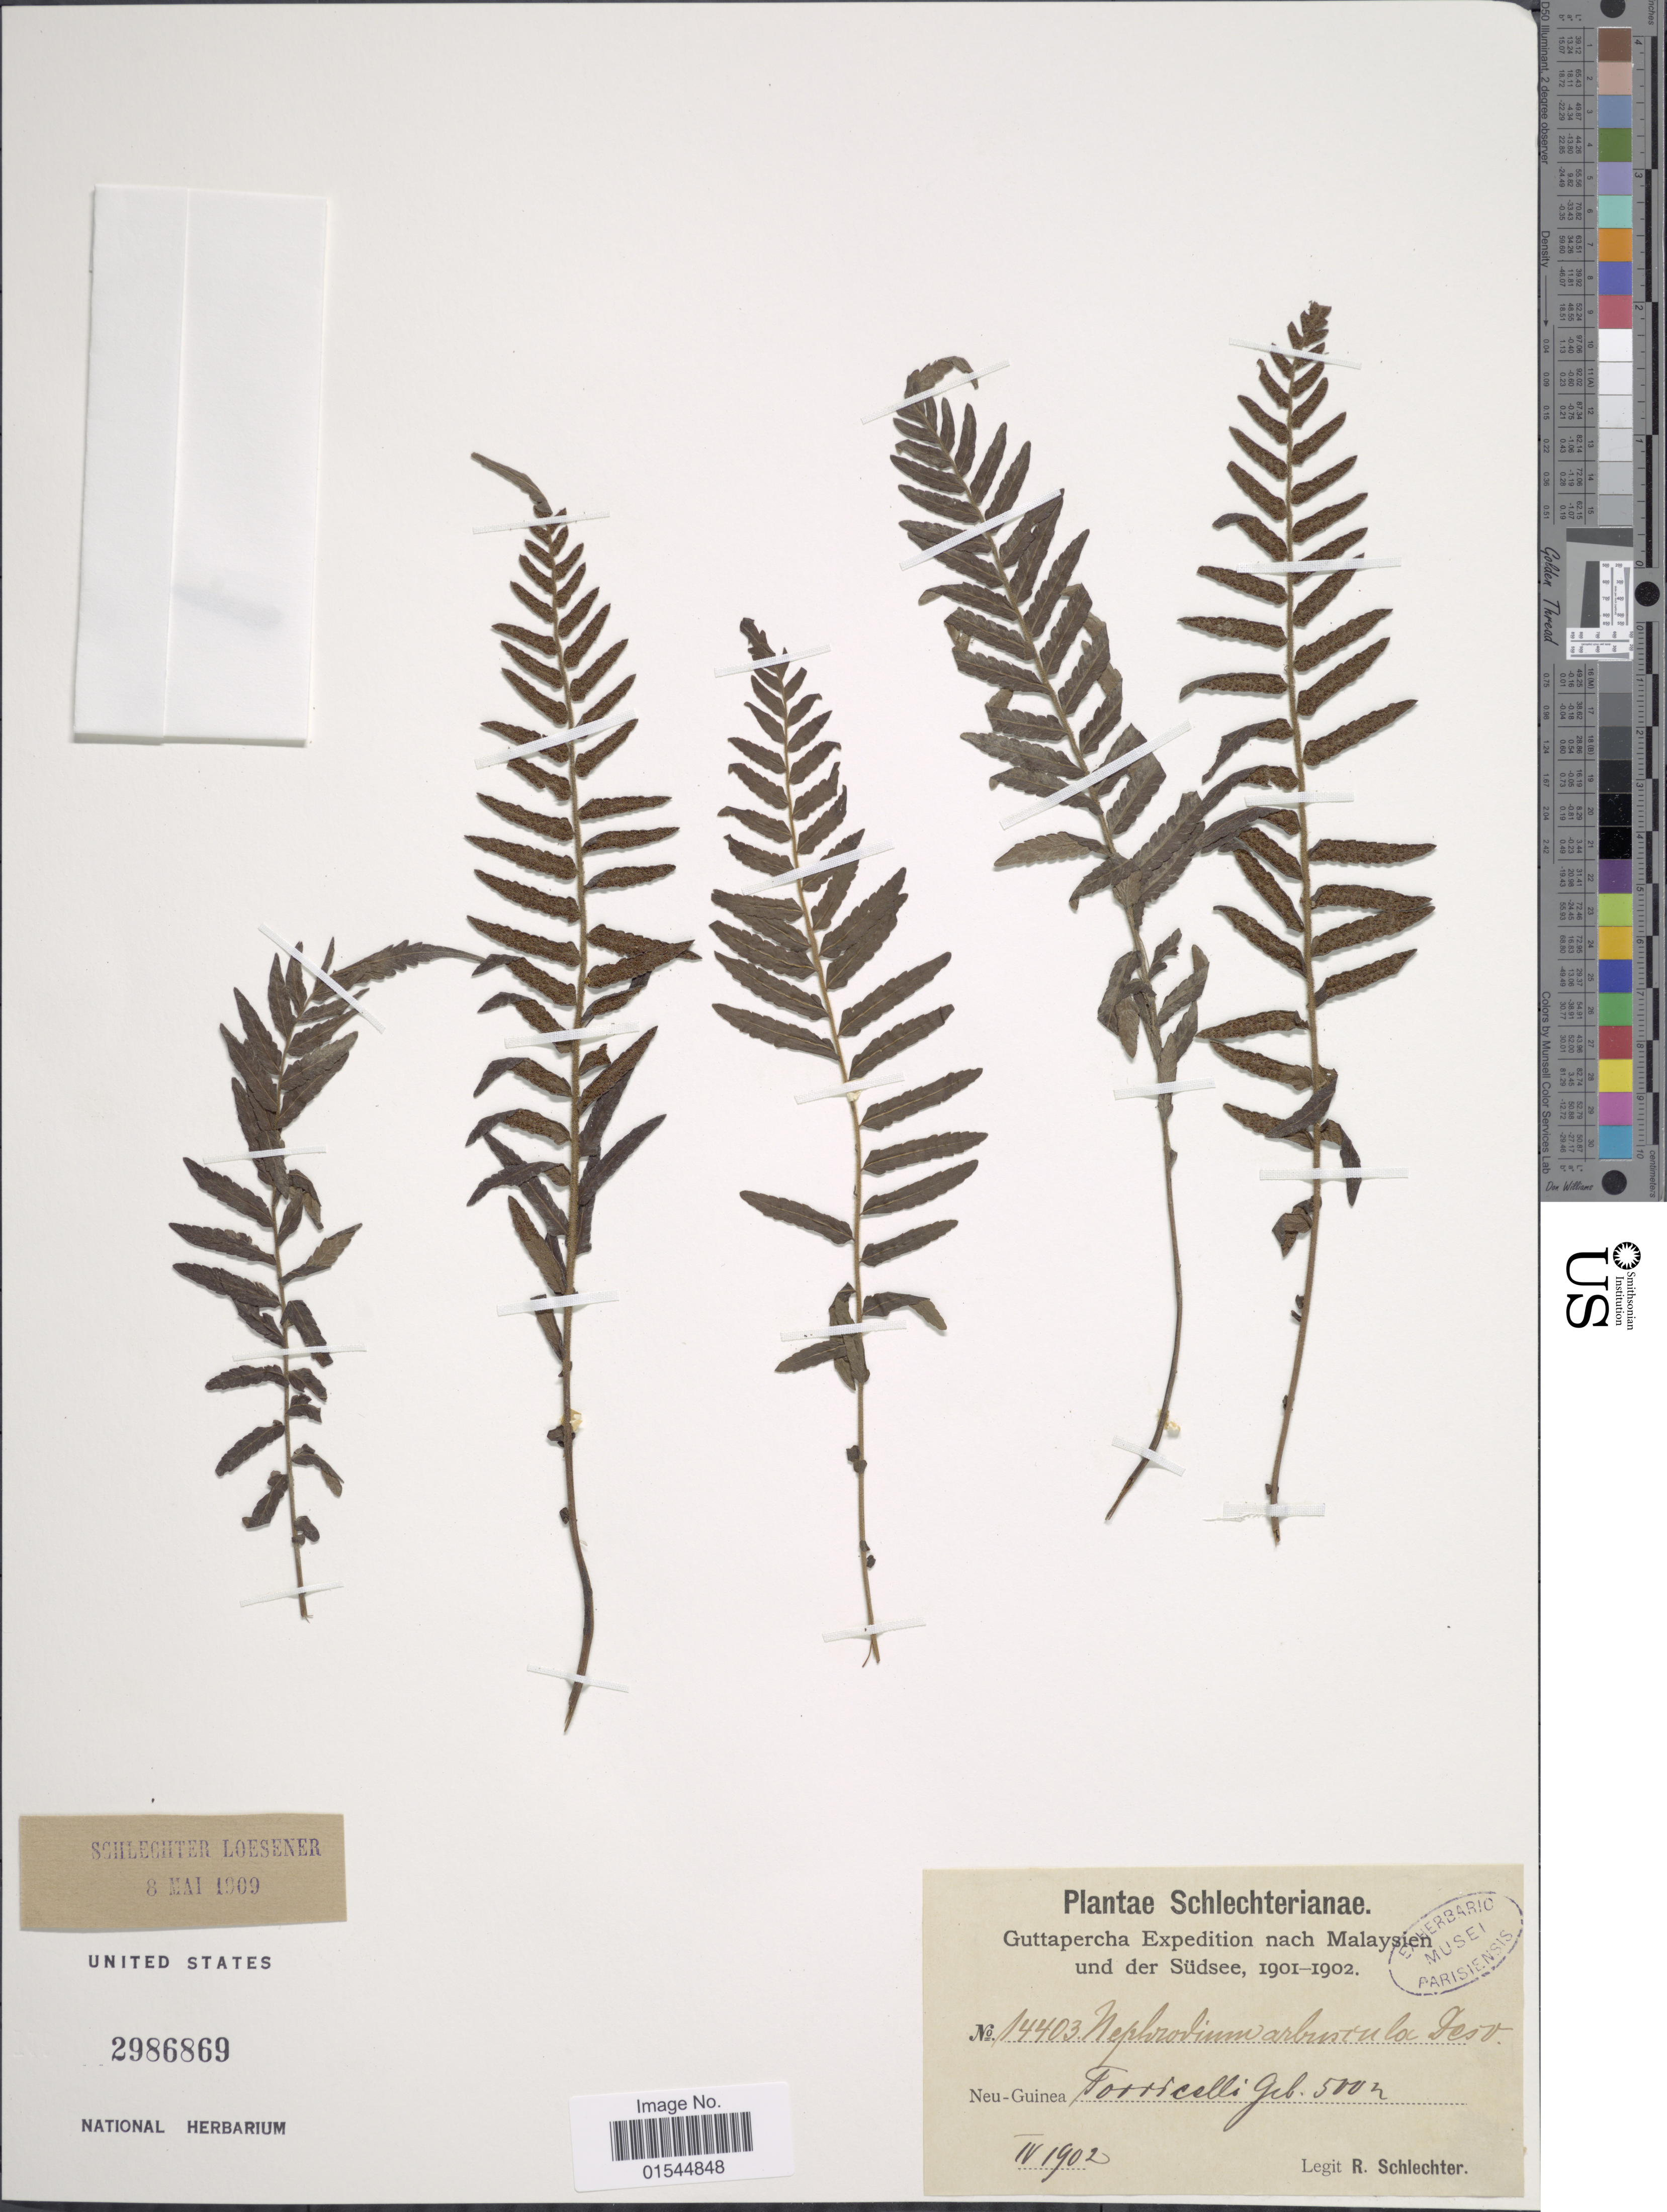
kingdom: Plantae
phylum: Tracheophyta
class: Polypodiopsida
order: Polypodiales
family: Thelypteridaceae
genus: Sphaerostephanos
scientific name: Sphaerostephanos arbuscula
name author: (Willd.) Holttum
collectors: F. R. R. Schlechter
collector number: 14403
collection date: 1902-04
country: Papua New Guinea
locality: Neu-Guinea, Torricelli Geb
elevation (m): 500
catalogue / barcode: US 2986869